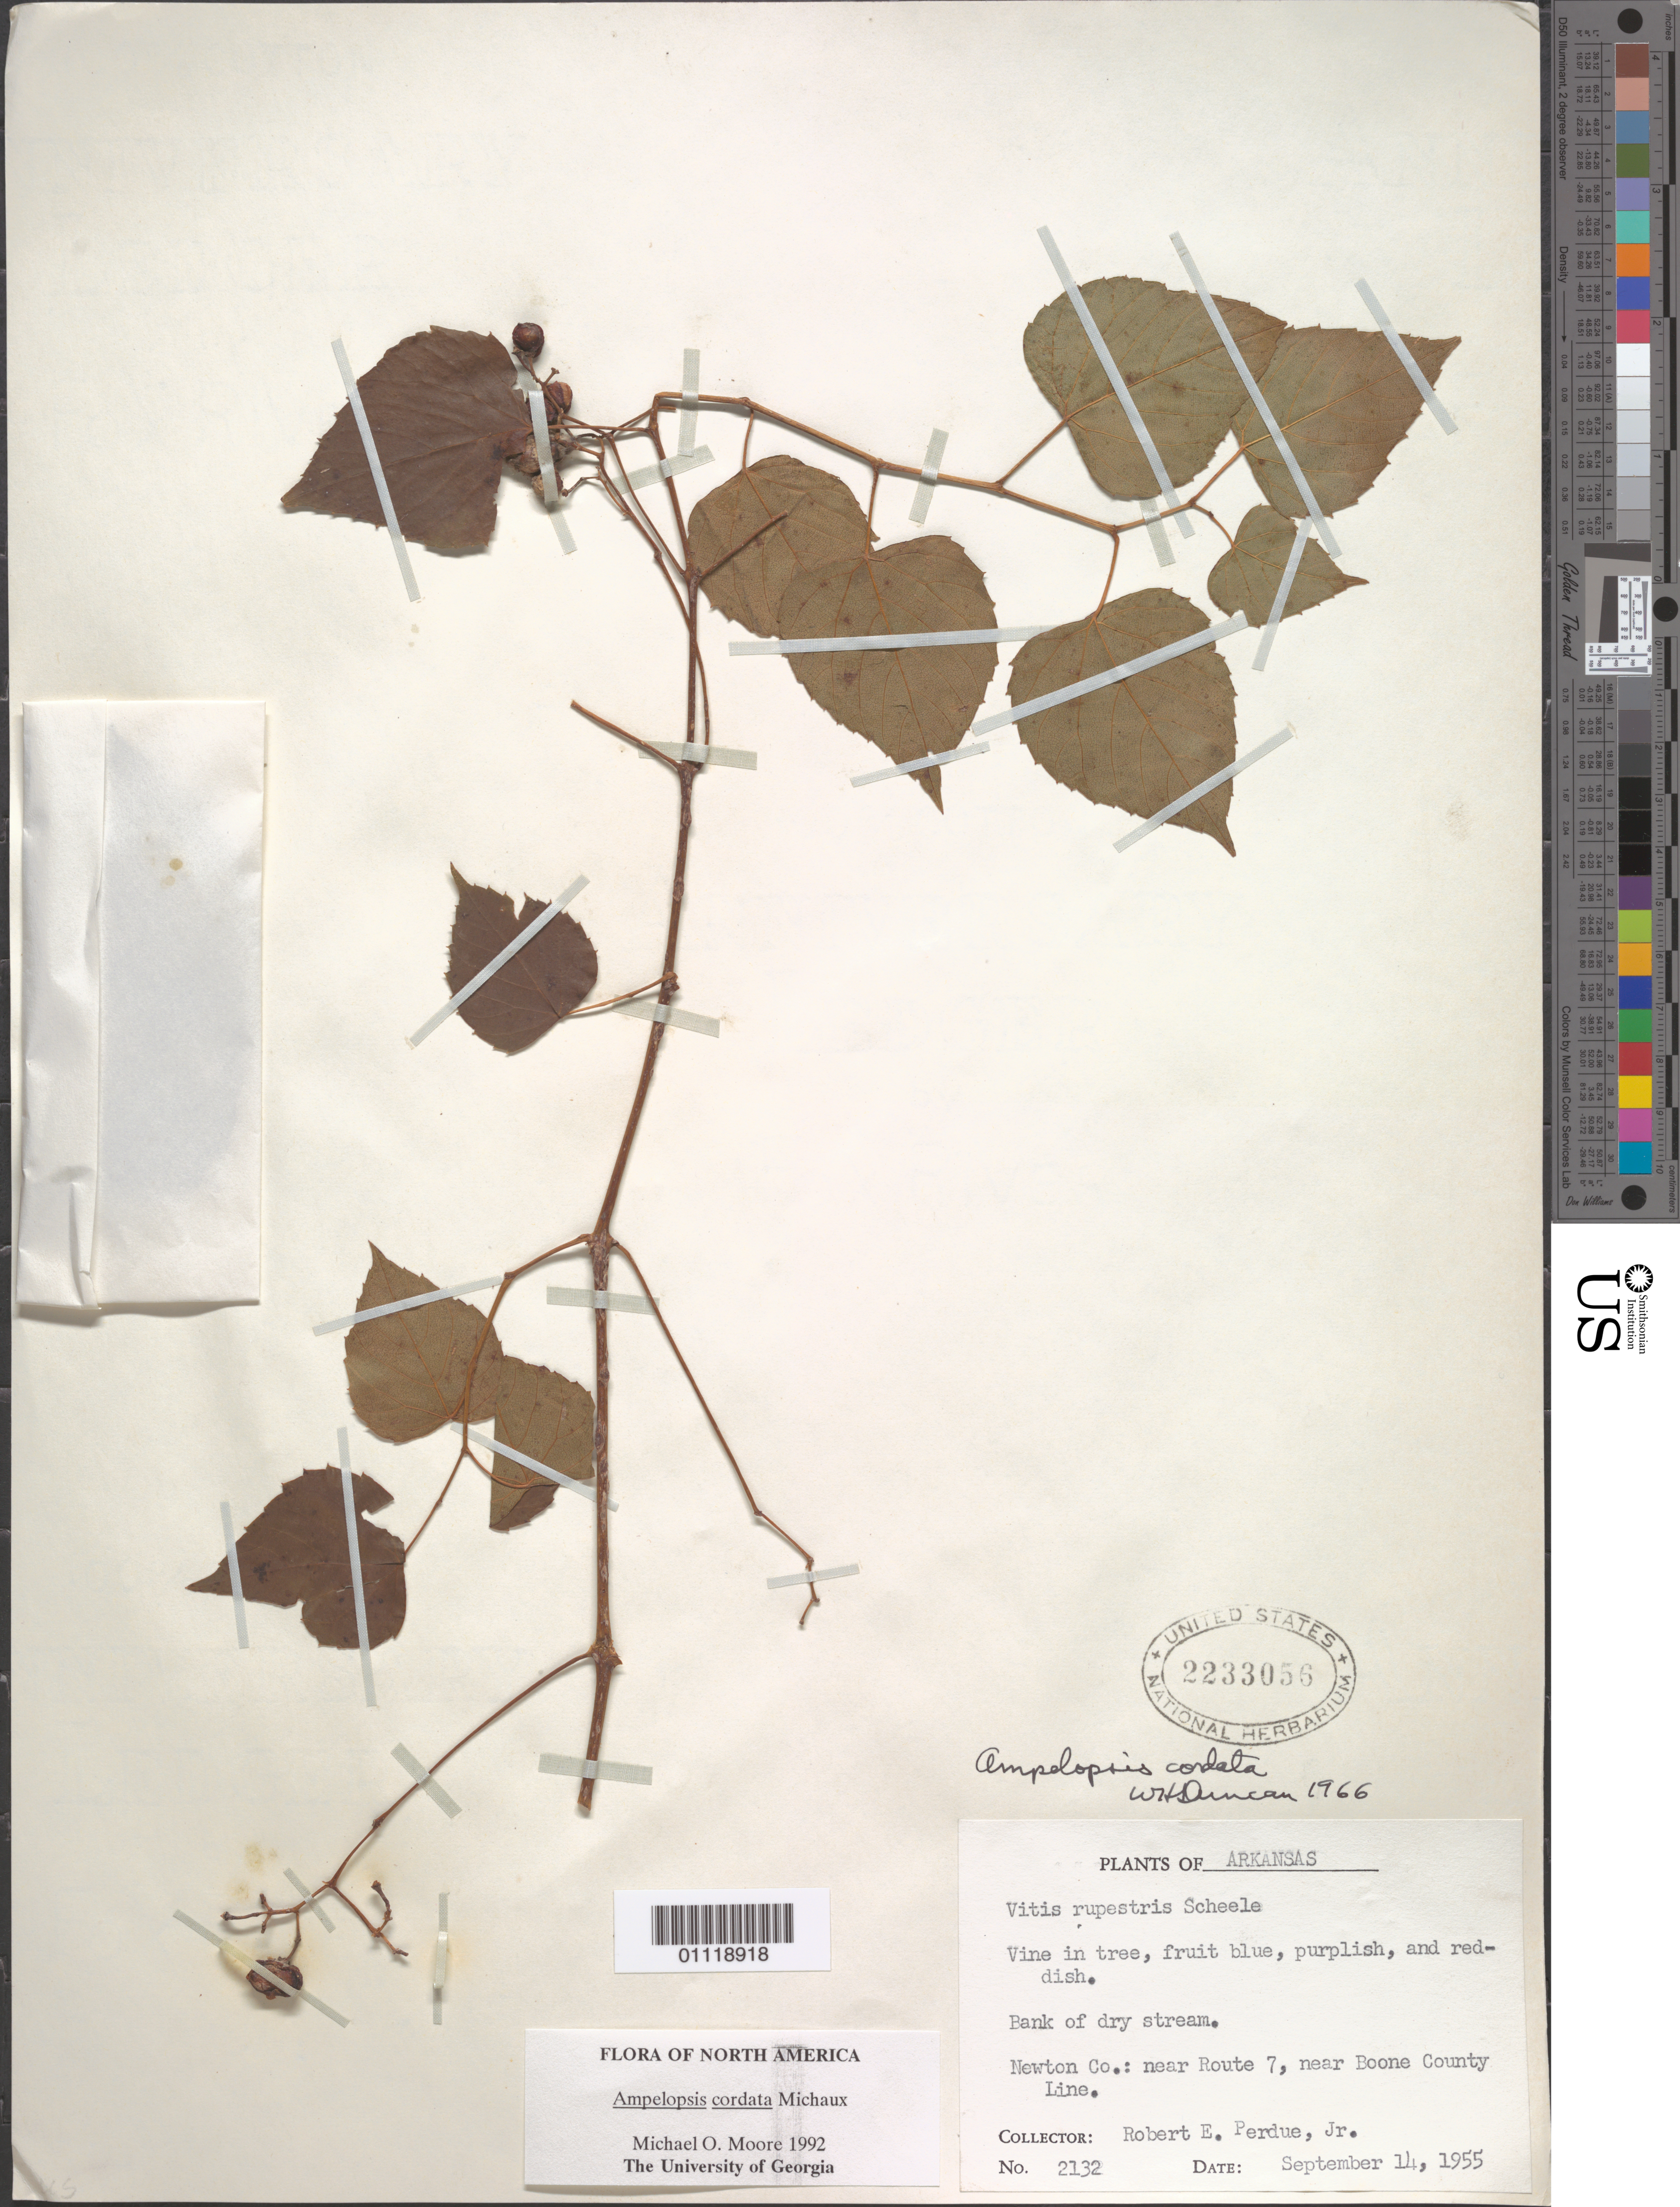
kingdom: Plantae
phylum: Tracheophyta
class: Magnoliopsida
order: Vitales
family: Vitaceae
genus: Ampelopsis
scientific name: Ampelopsis cordata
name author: Michx.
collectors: R. E. Perdue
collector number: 2132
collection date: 1955-09-14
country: United States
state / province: Arkansas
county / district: Newton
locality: Near Route 7, near Boone County Line.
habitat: Bank of dry stream, vine in tree.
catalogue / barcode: US 2233056